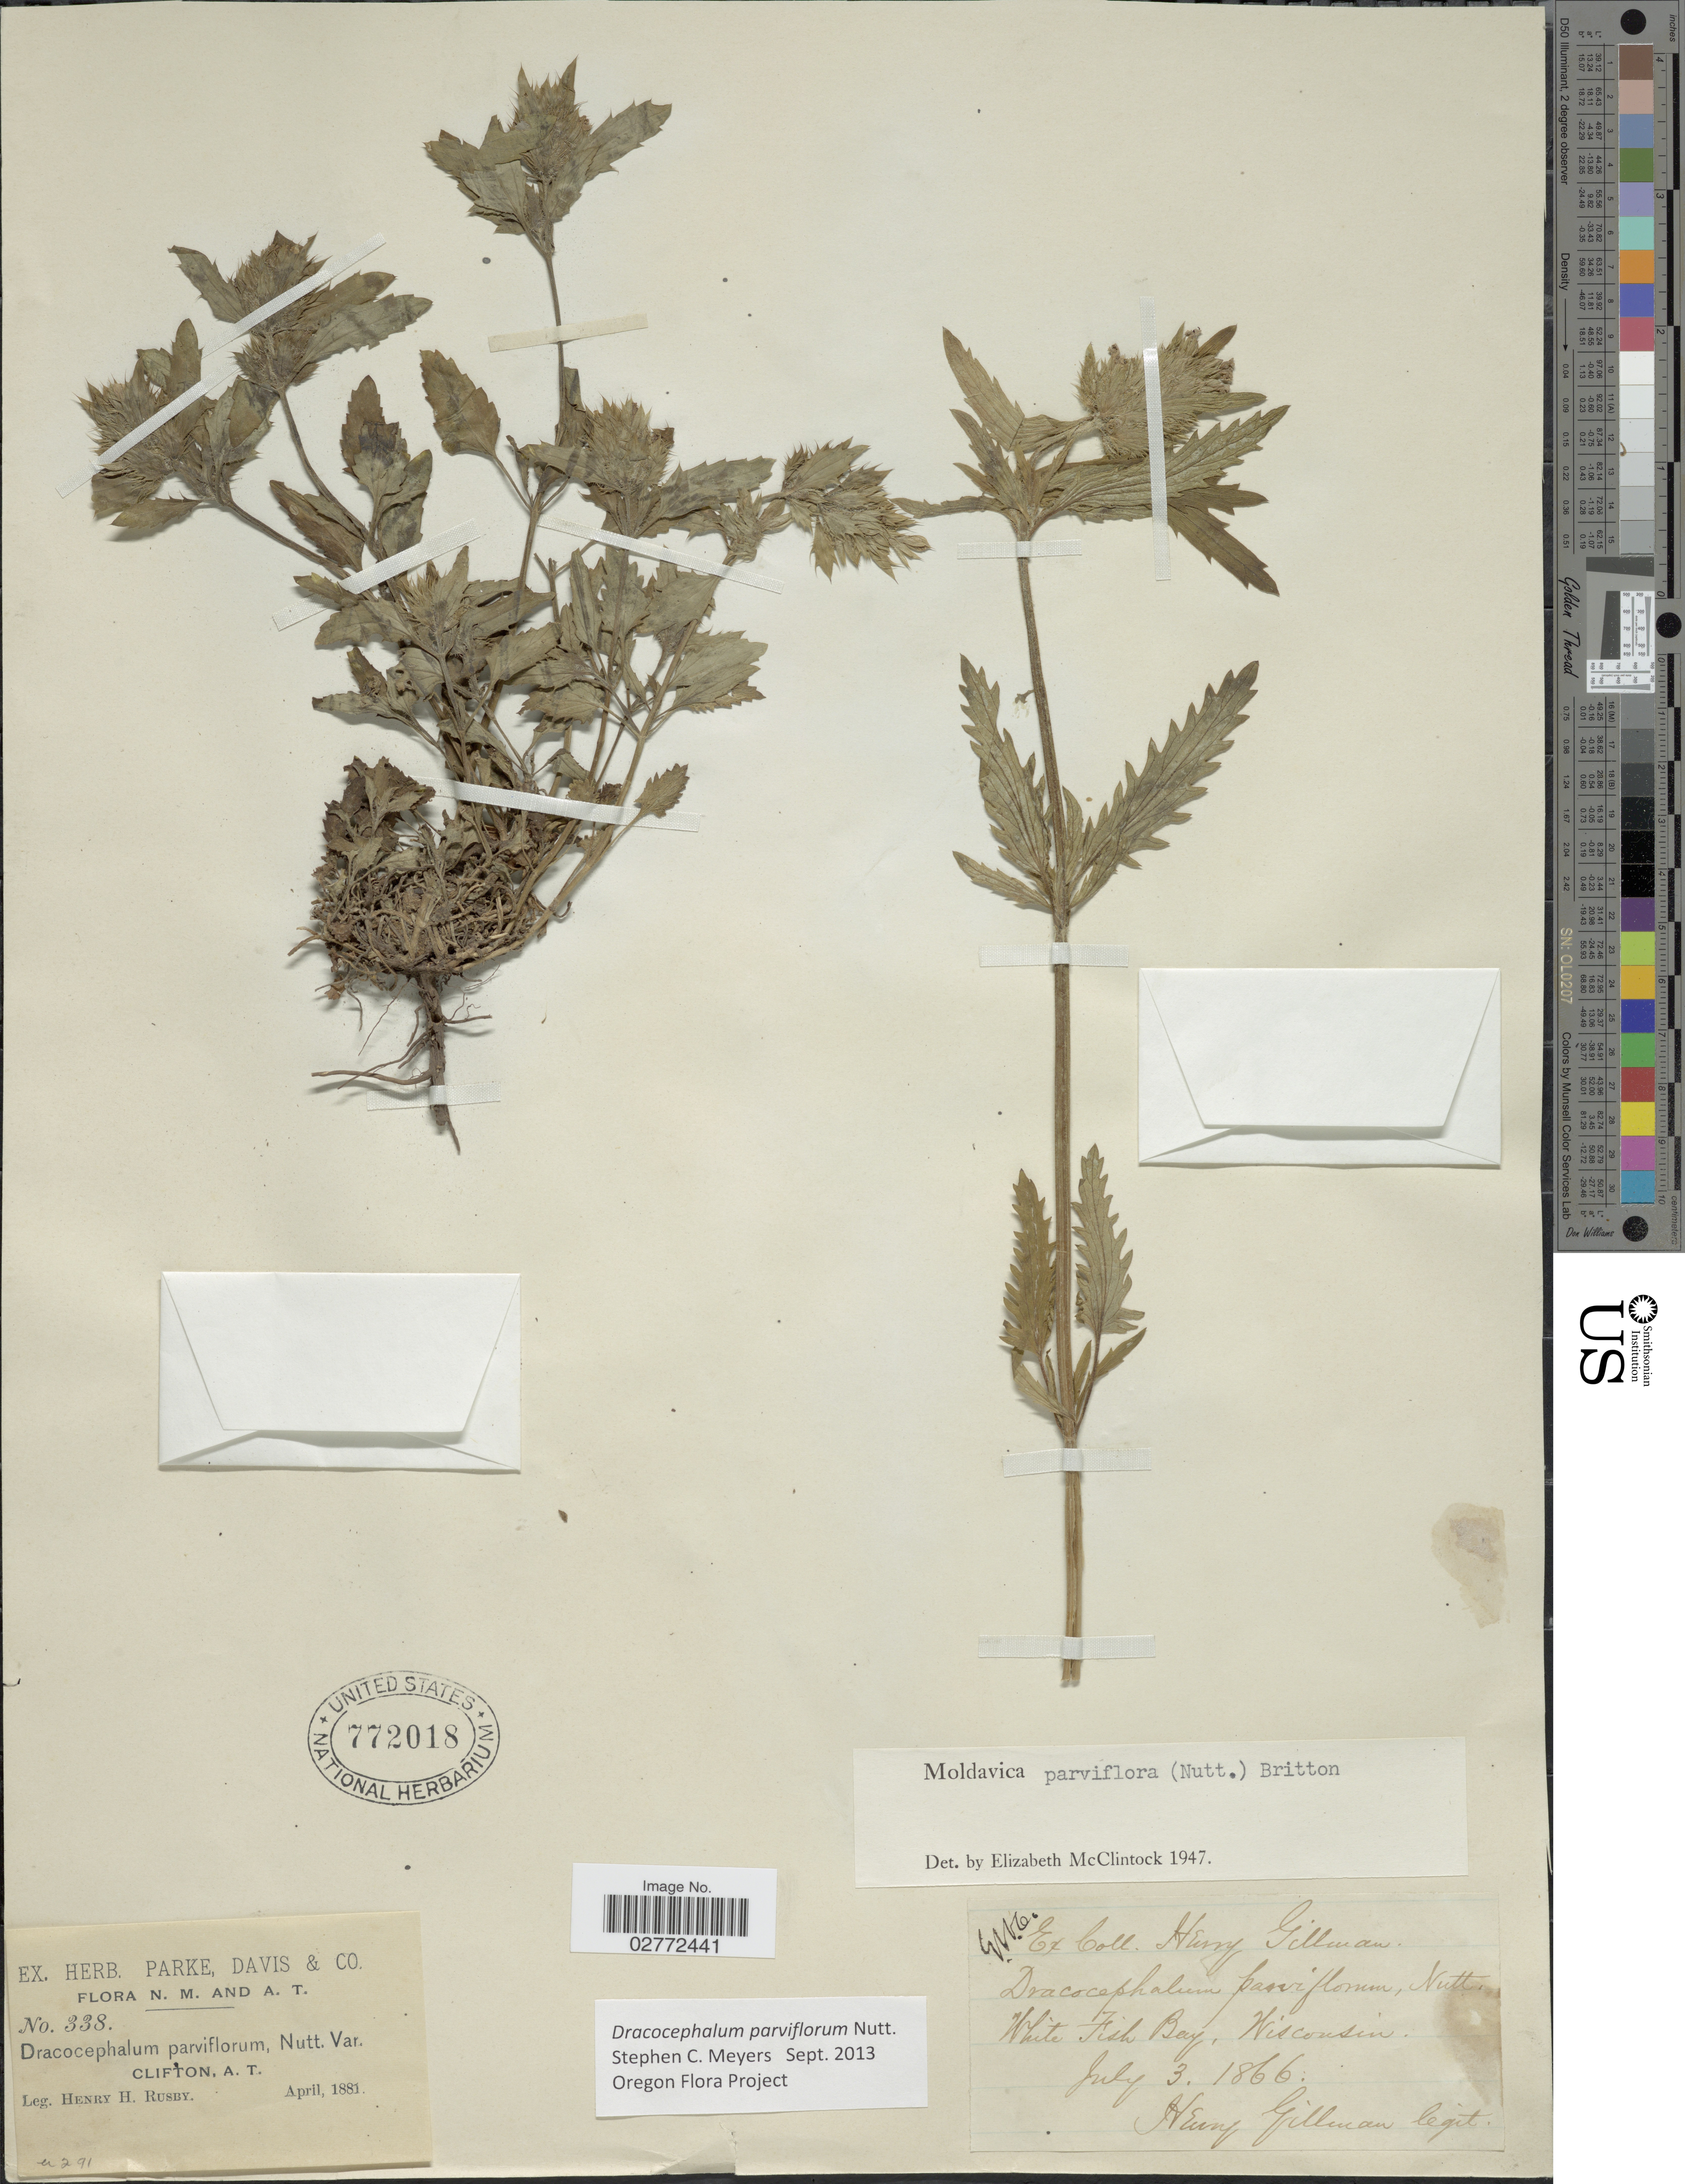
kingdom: Plantae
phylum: Tracheophyta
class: Magnoliopsida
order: Lamiales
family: Lamiaceae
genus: Dracocephalum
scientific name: Dracocephalum parviflorum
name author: Nutt.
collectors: H. H. Rusby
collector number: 338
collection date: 1881-04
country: United States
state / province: Arizona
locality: Clifton, A. T.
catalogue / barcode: US 772018